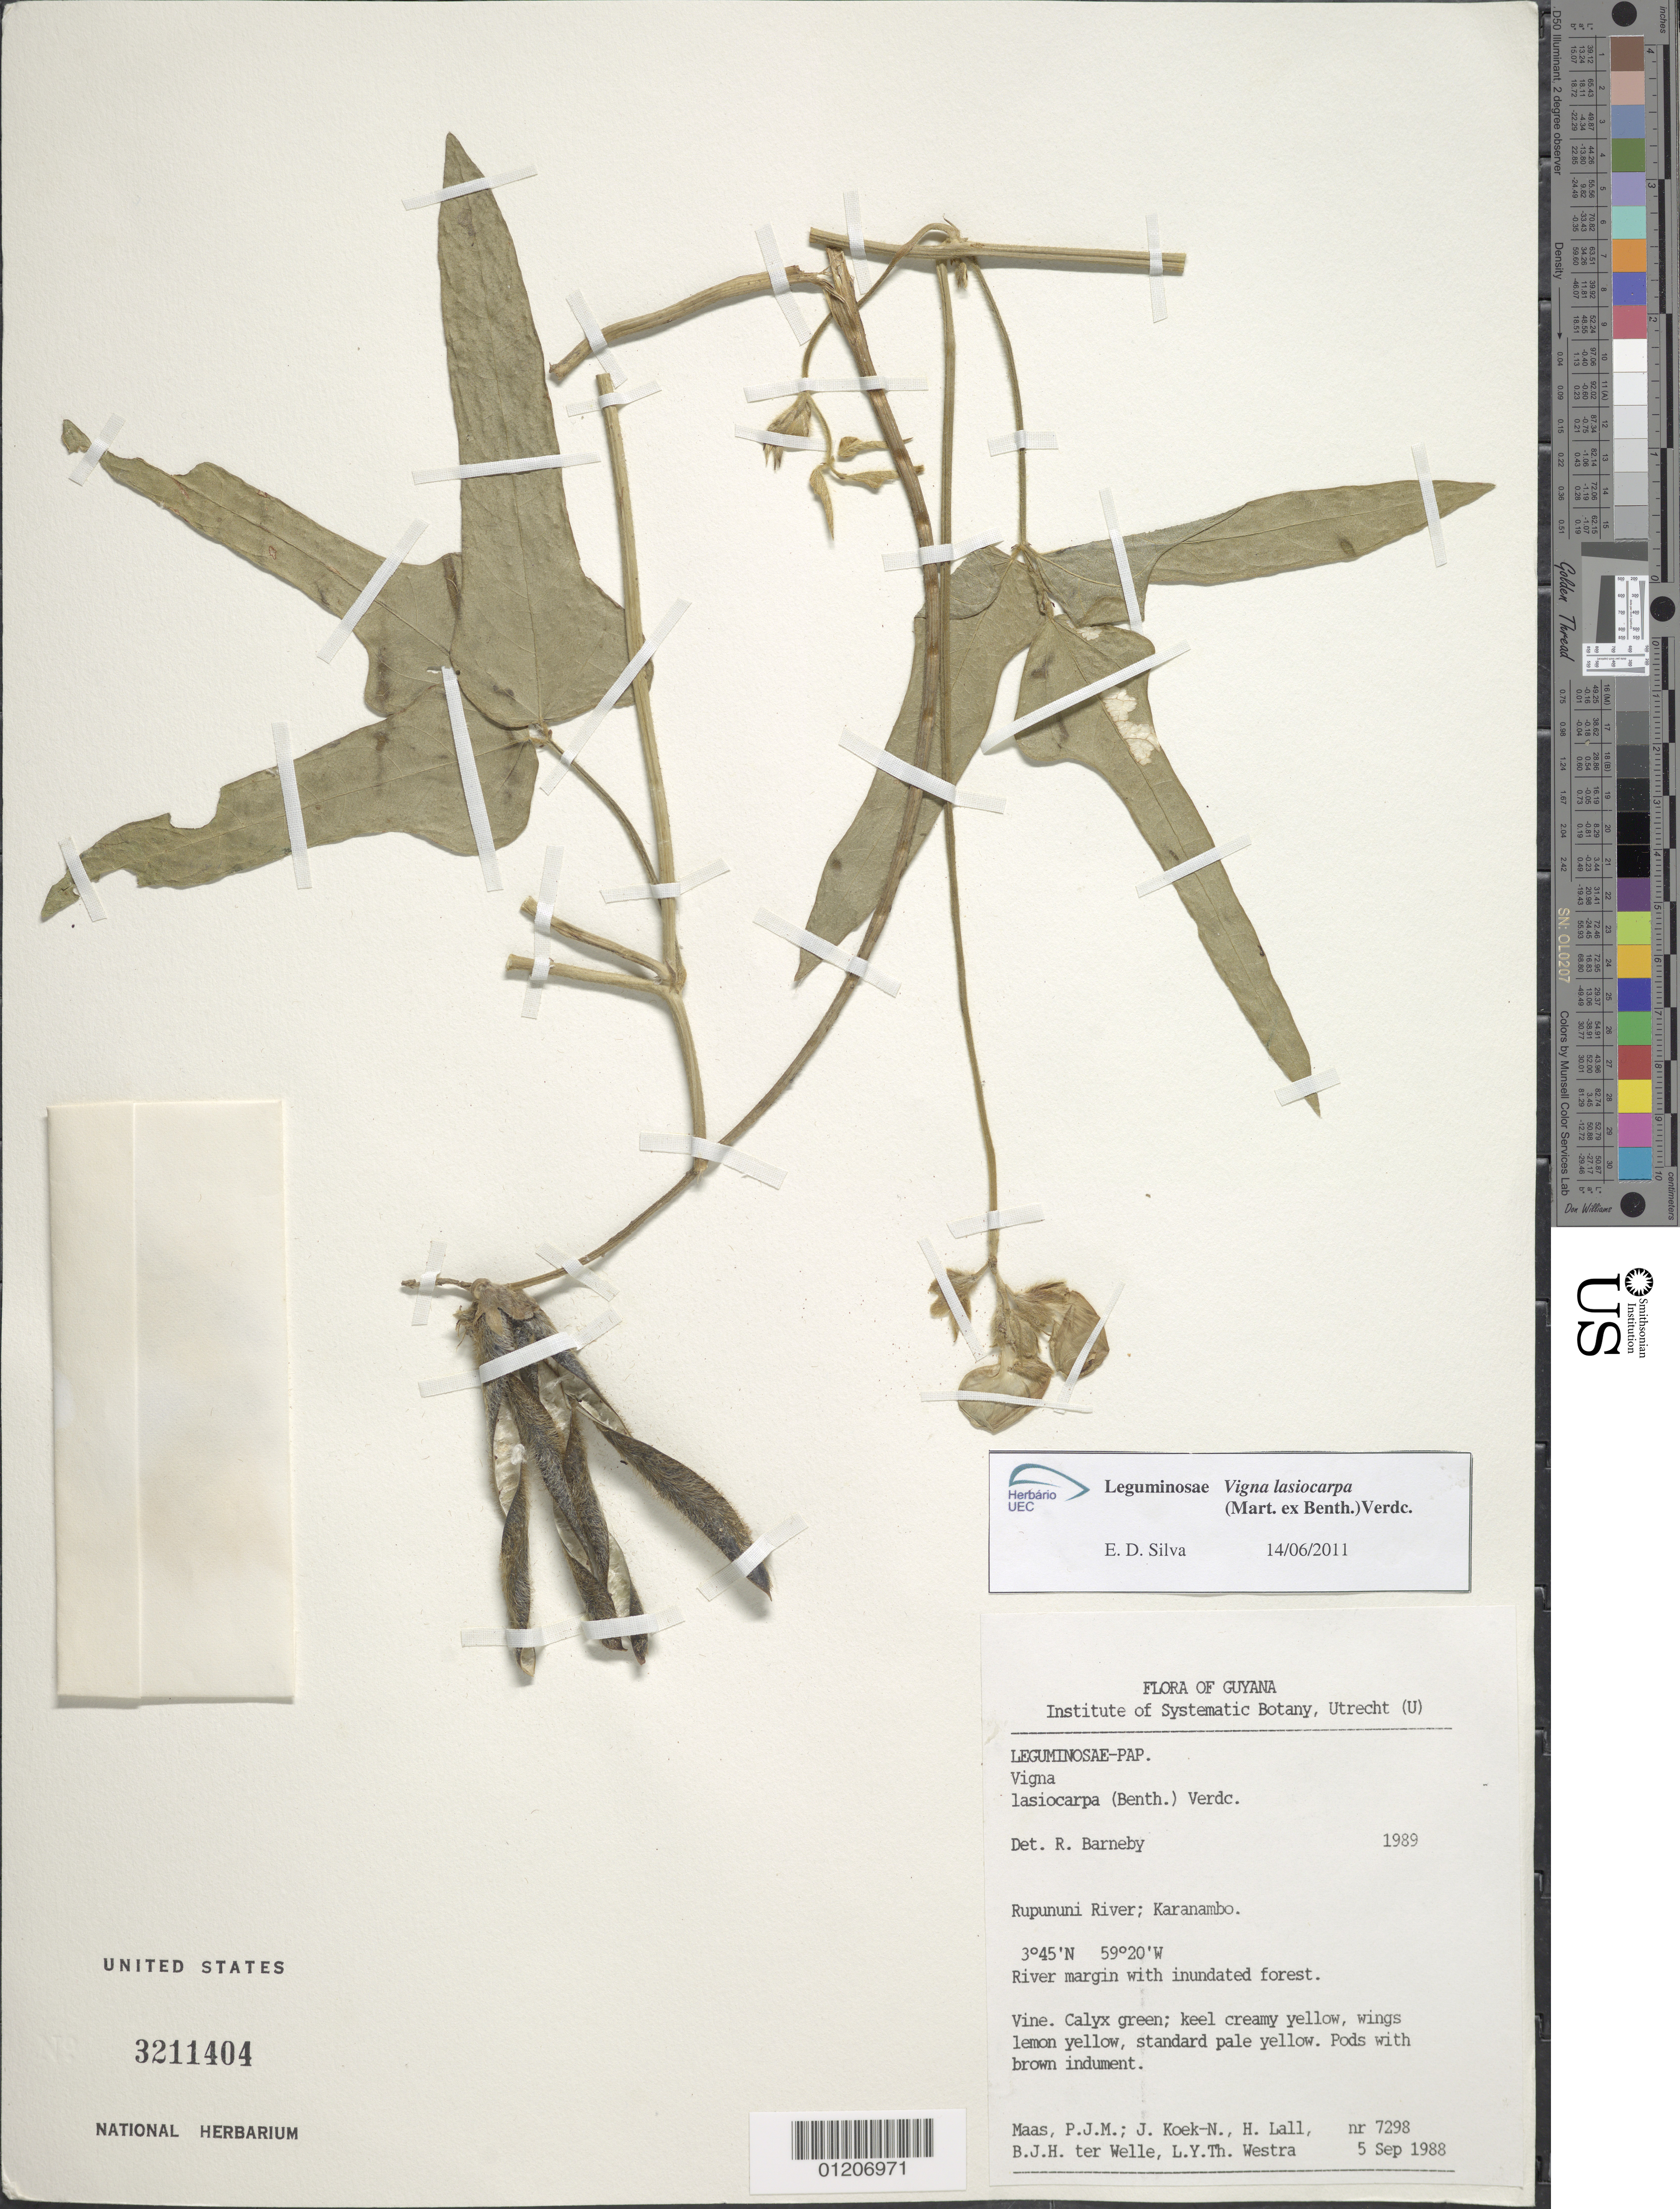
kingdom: Plantae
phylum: Tracheophyta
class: Magnoliopsida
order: Fabales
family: Fabaceae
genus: Vigna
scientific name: Vigna lasiocarpa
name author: (Benth.) Verdc.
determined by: Silva, E. D.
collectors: P. Maas, J. Koek-Noorman, H. Lall, B. Welle & L. Y. T. Westra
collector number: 7298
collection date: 1988-09-05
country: Guyana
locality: Rupununi River; Karanambo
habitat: River margin with inundated forest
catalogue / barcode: US 3211404